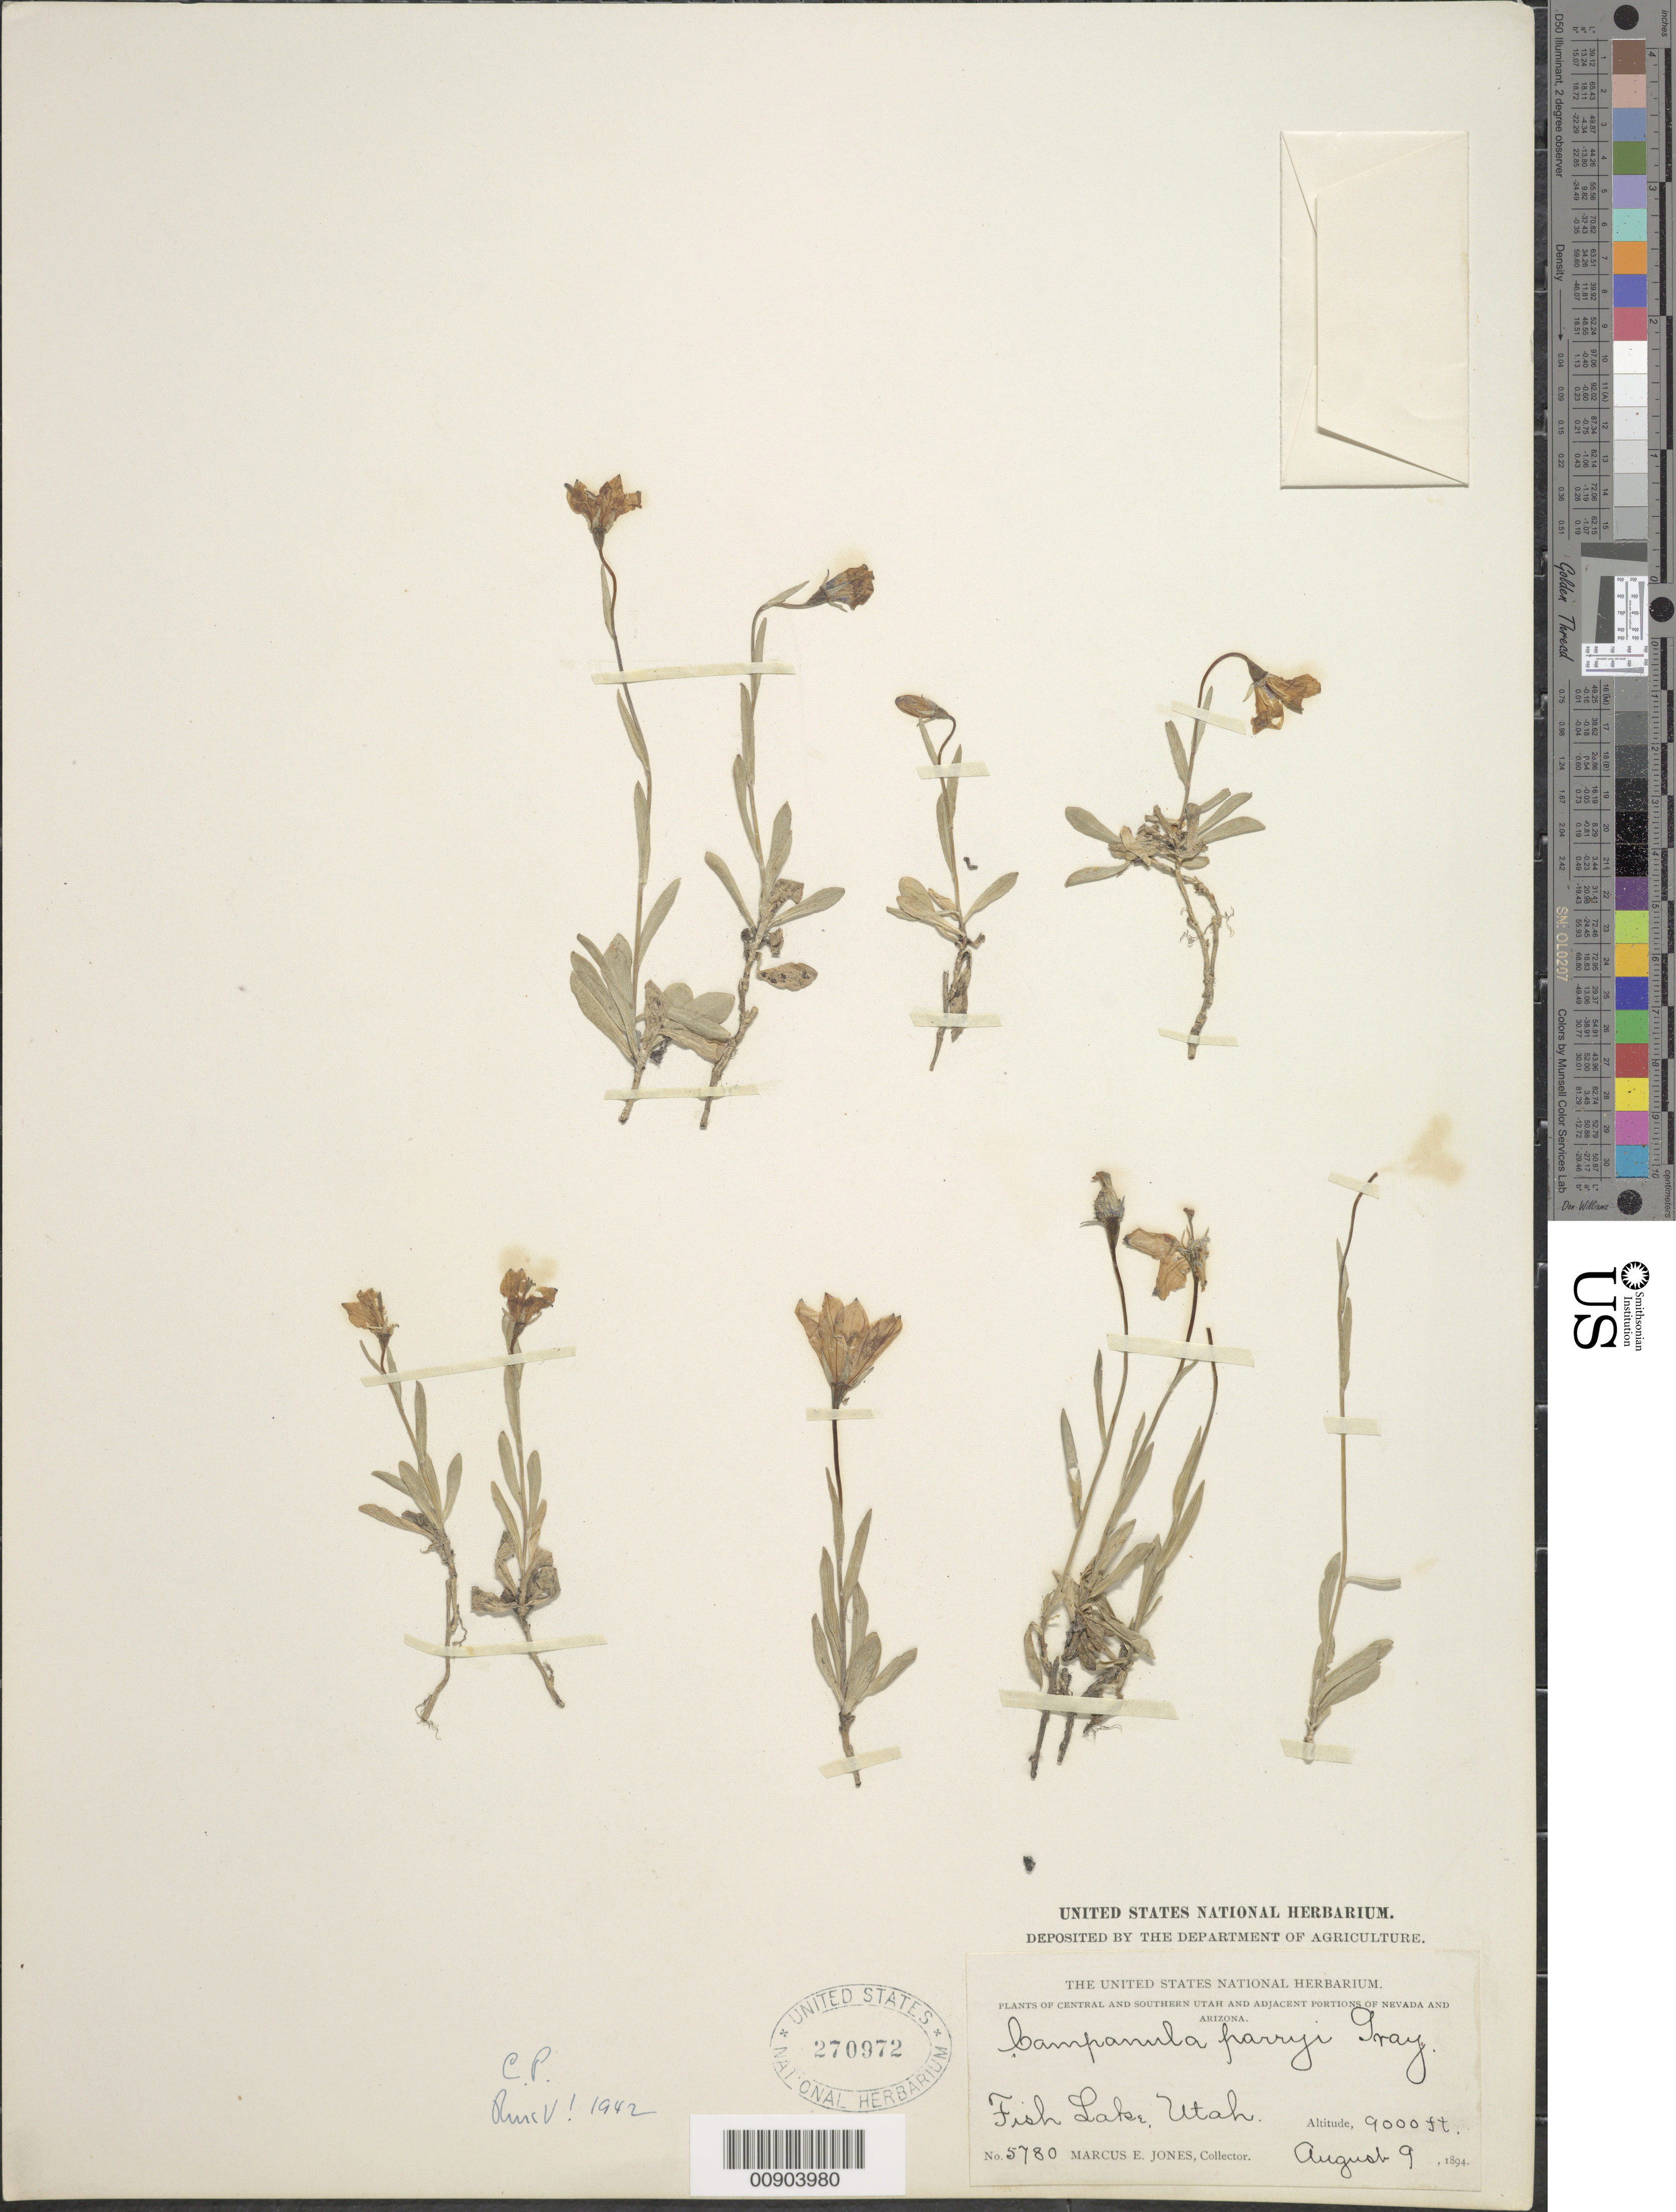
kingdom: Plantae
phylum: Tracheophyta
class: Magnoliopsida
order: Asterales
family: Campanulaceae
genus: Campanula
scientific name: Campanula parryi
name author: A. Gray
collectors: M. E. Jones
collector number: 5780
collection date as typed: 09 Aug 1894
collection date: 1894-08-09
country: United States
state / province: Utah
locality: Fish Lake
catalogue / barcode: US 270972